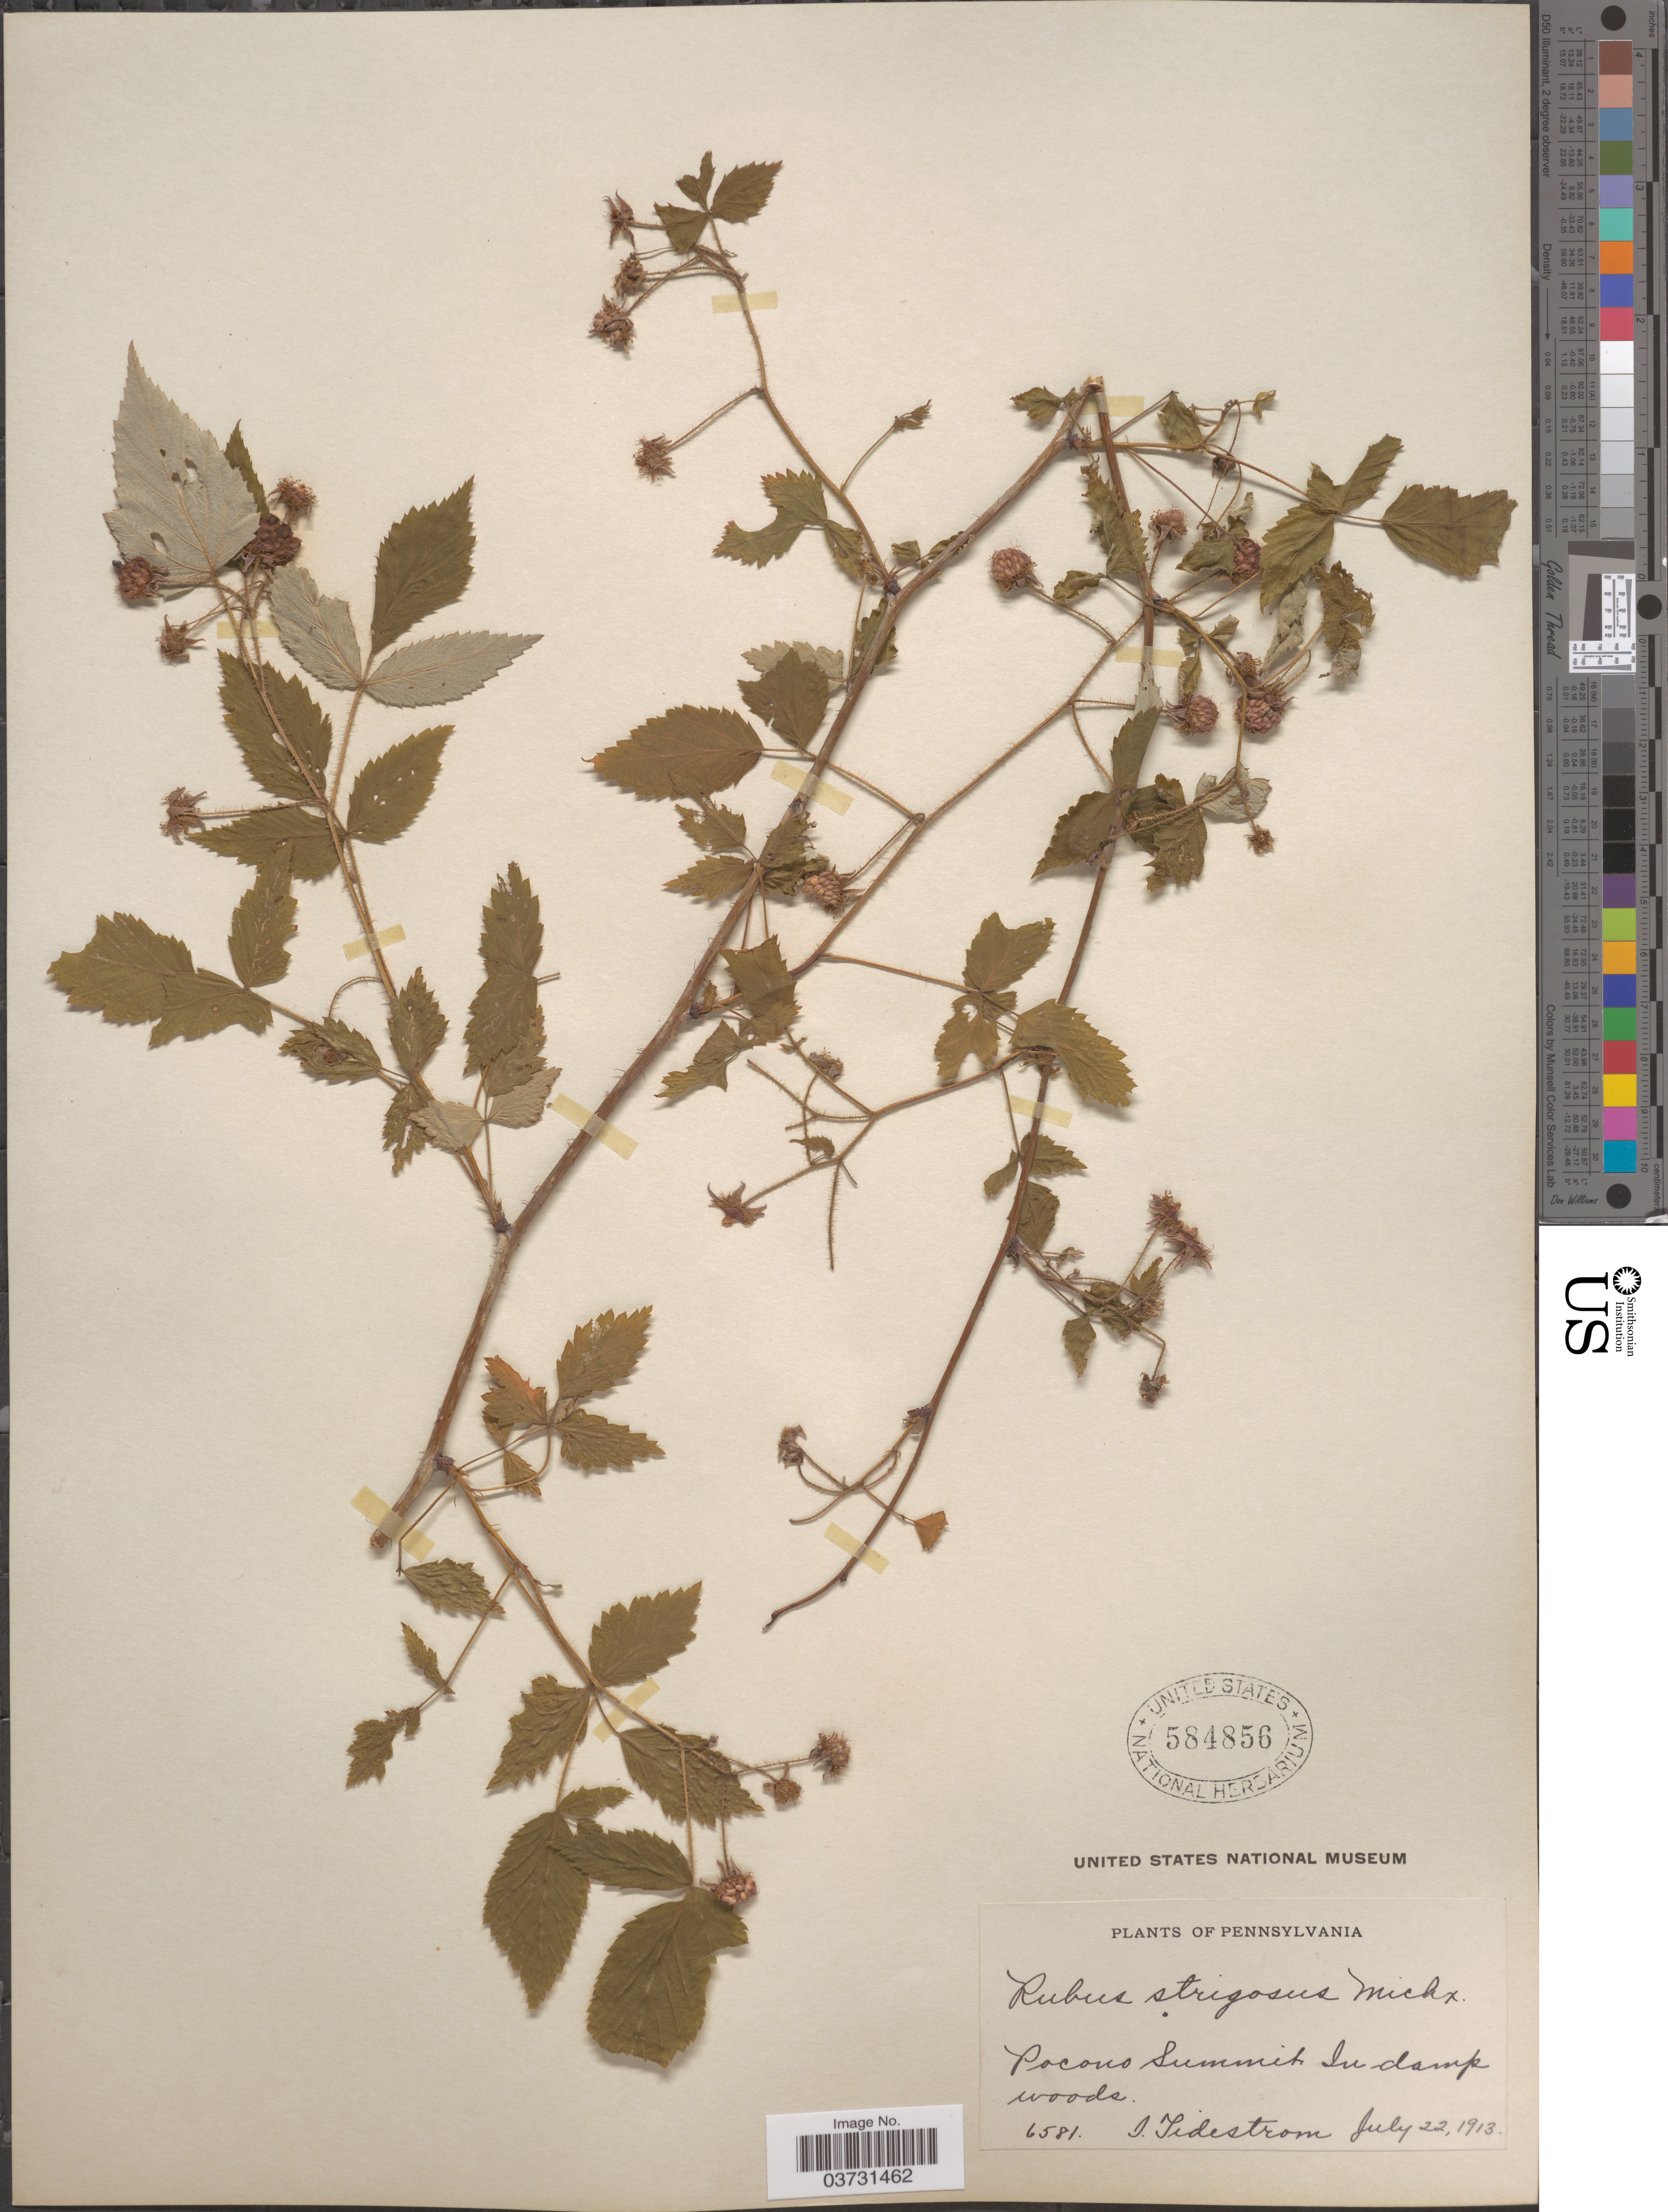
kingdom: Plantae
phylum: Tracheophyta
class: Magnoliopsida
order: Rosales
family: Rosaceae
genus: Rubus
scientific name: Rubus strigosus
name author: Michx.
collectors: I. F. Tidestrom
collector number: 6581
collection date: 1913-07-22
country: United States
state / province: Pennsylvania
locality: Pocono Summit.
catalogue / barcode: US 584856